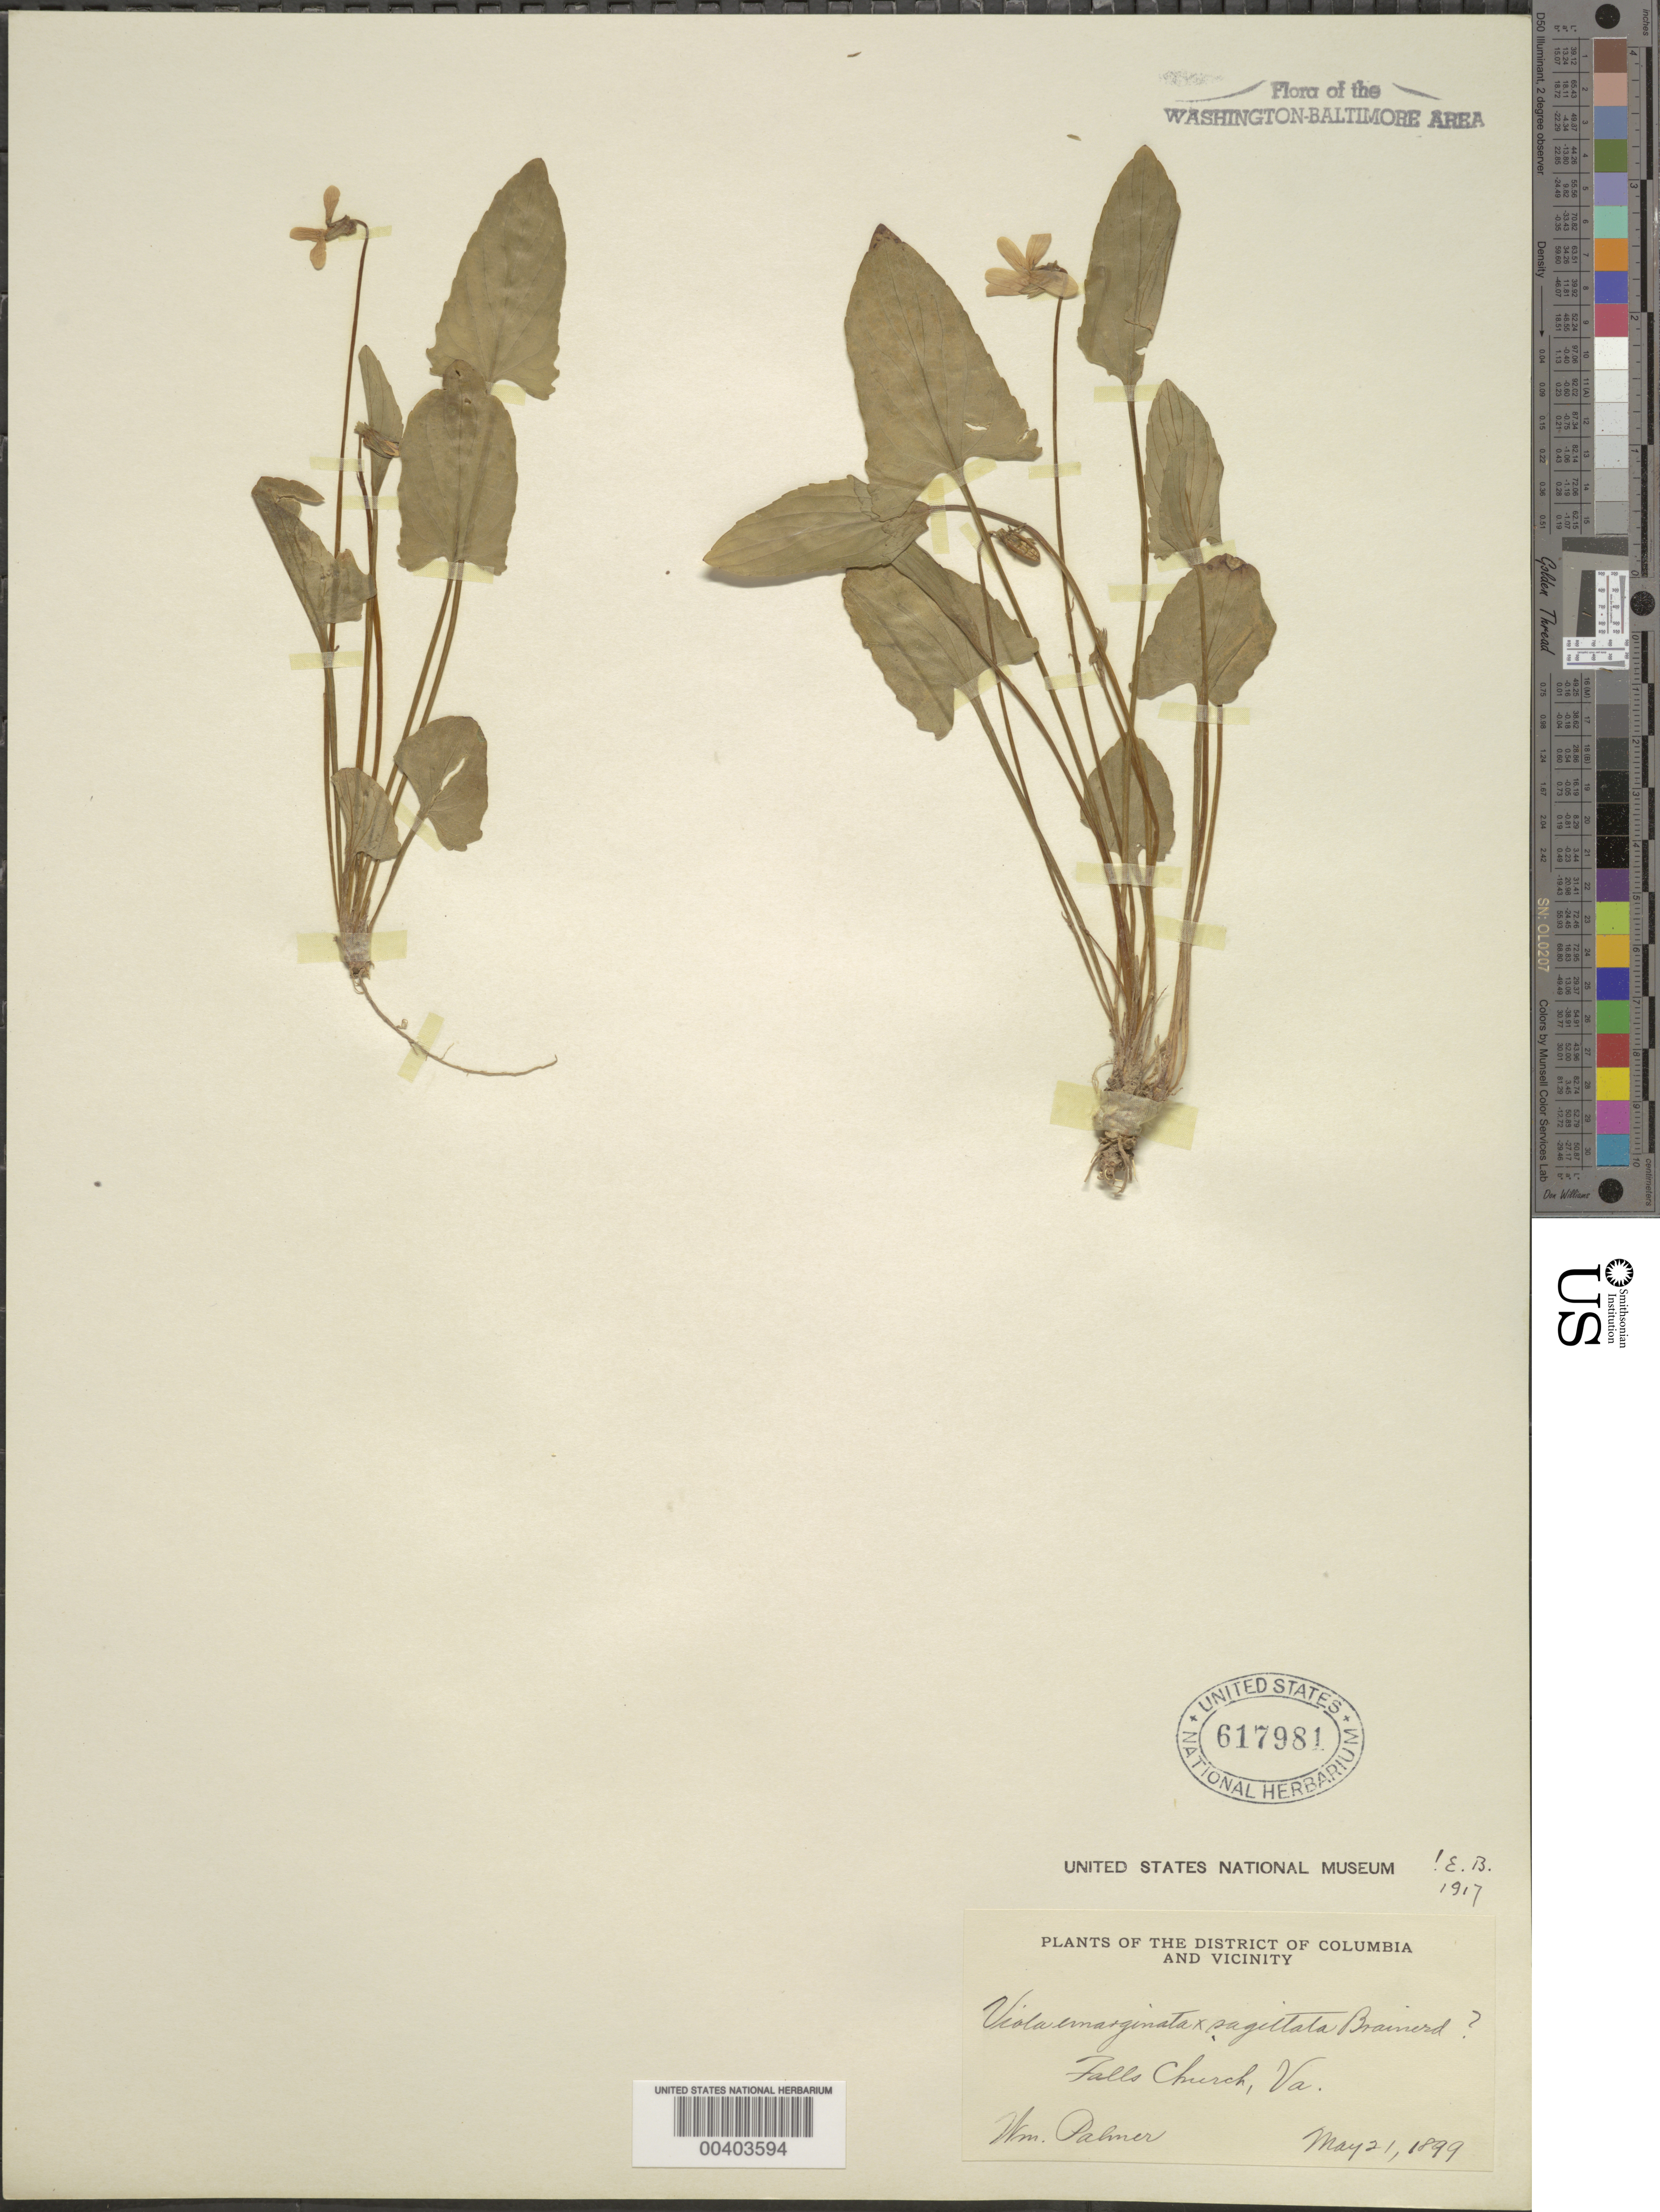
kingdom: Plantae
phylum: Tracheophyta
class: Magnoliopsida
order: Malpighiales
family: Violaceae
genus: Viola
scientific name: Viola sagittata var. sagittata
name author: Aiton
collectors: W. Palmer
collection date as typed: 21 May 1899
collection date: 1899-05-21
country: United States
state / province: Virginia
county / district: City of Falls Church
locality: Falls Church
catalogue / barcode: US 617981